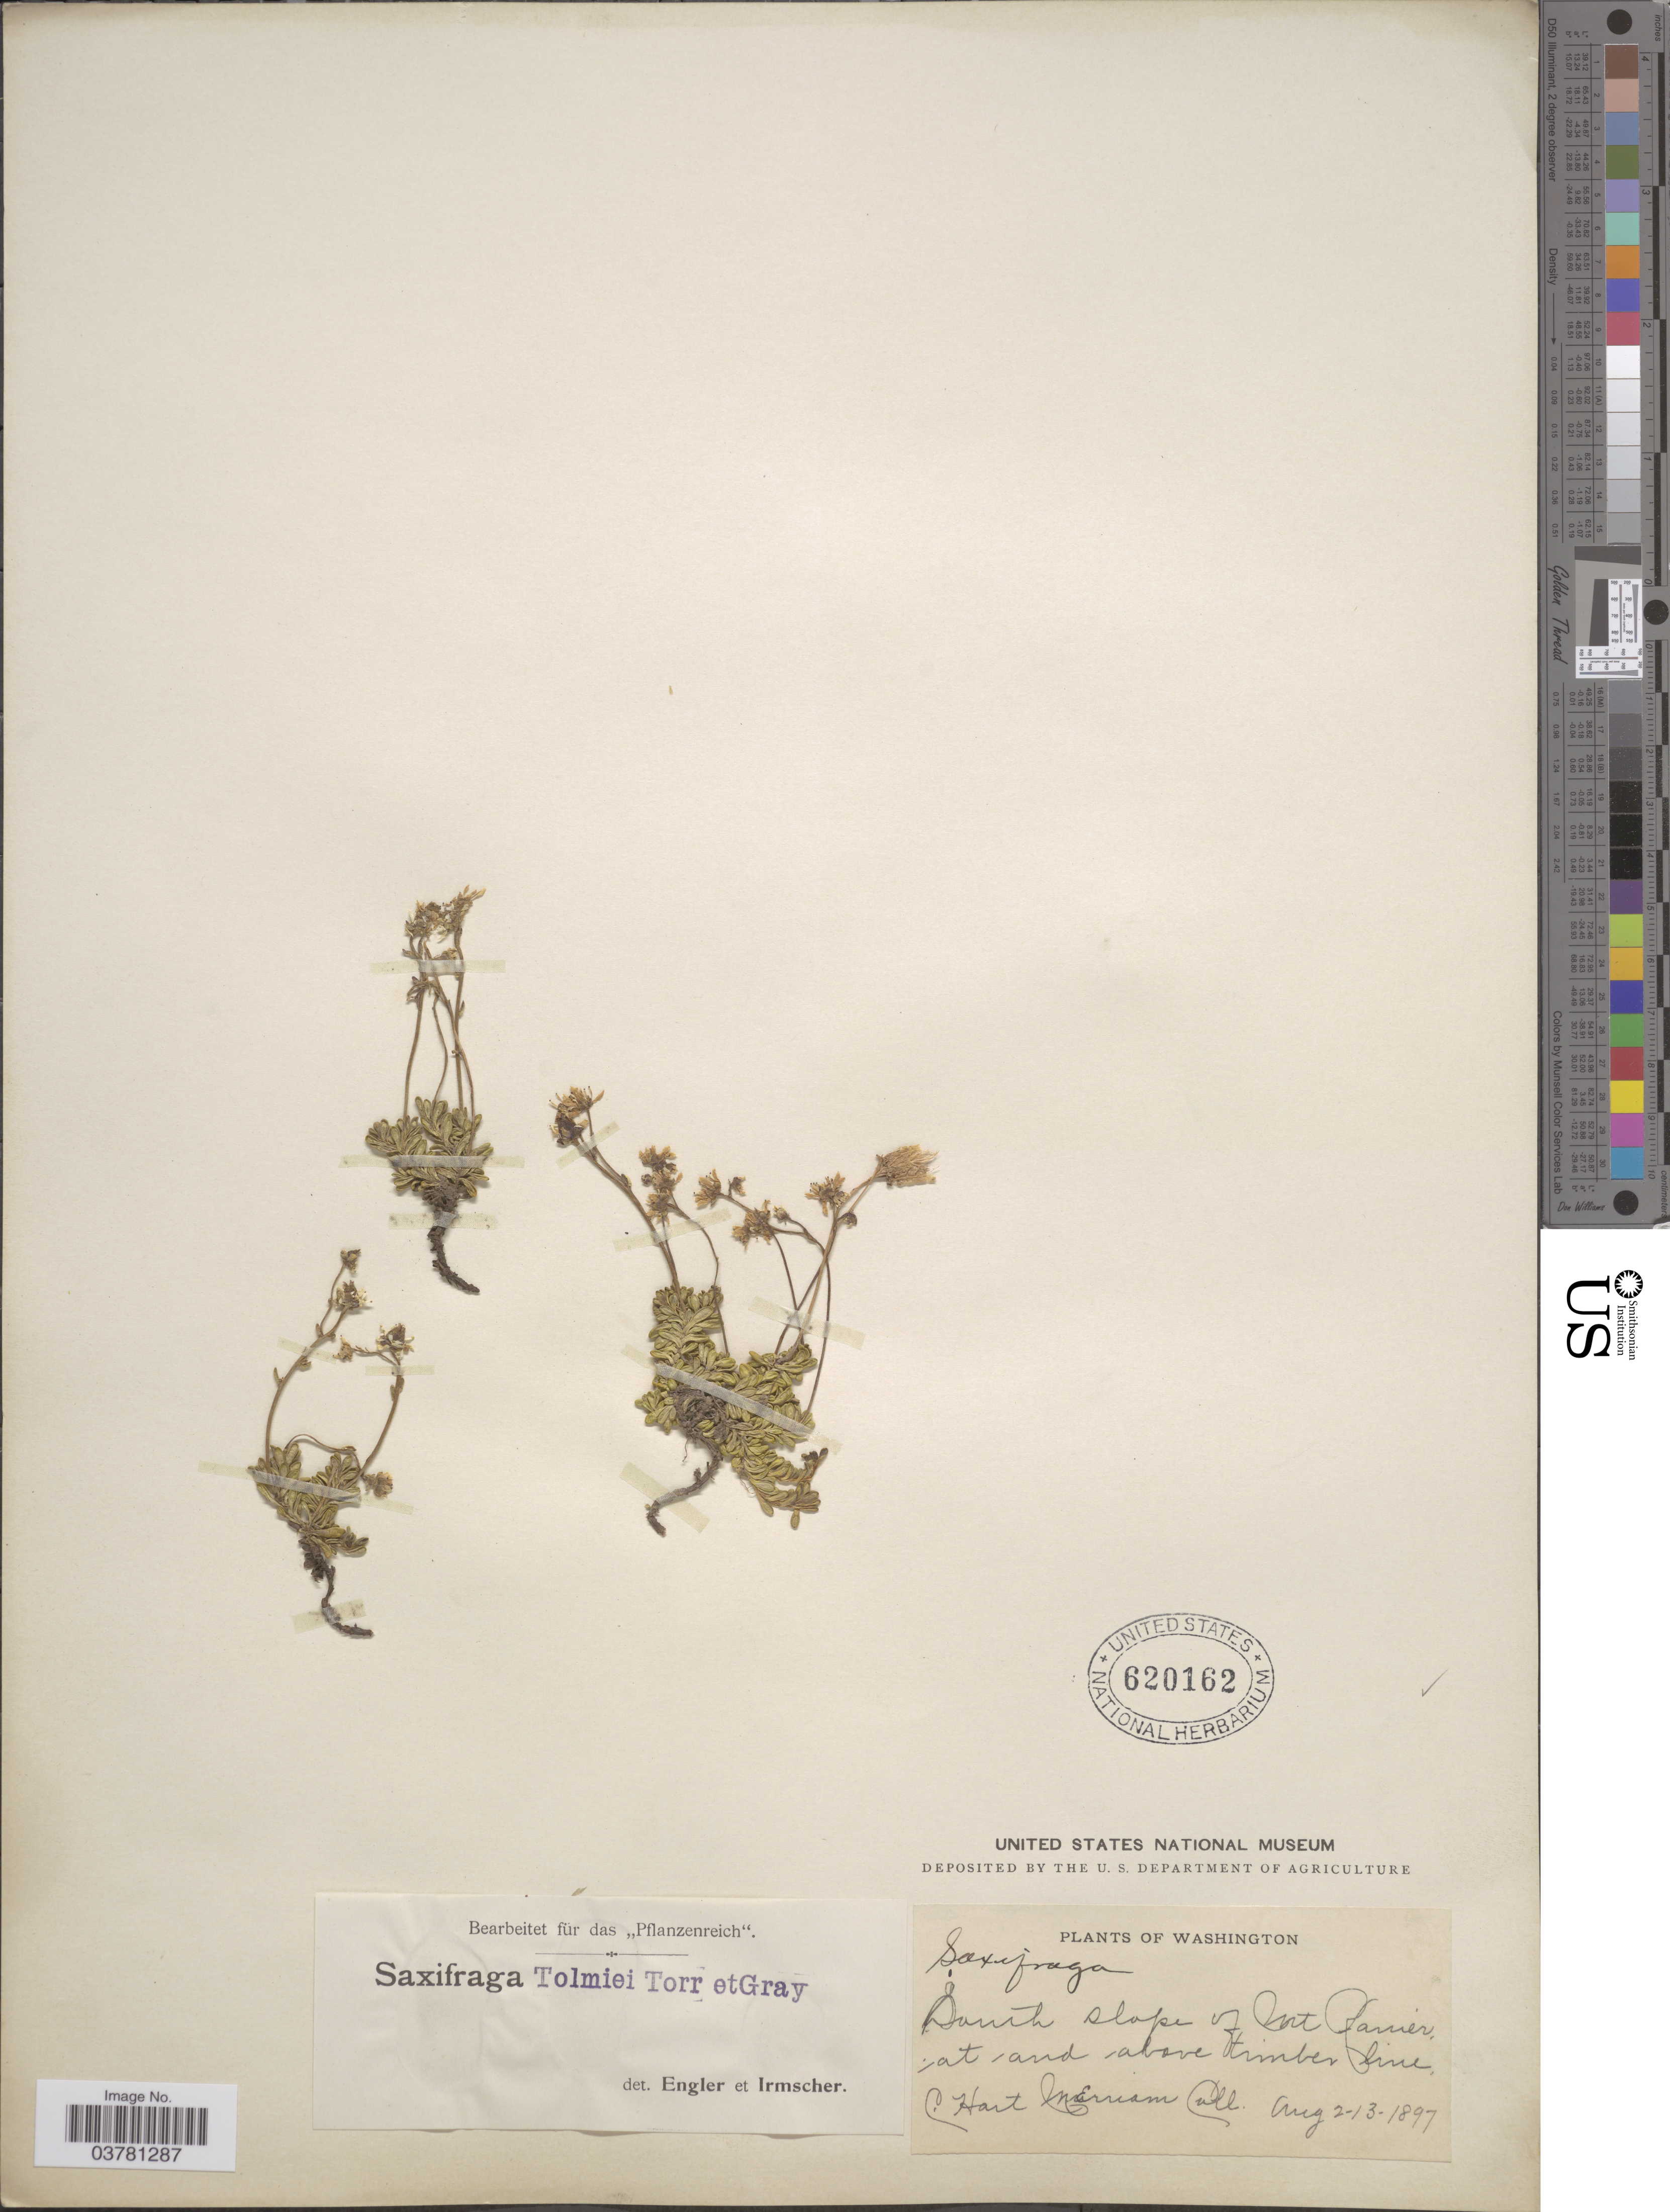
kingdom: Plantae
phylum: Tracheophyta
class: Magnoliopsida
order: Saxifragales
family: Saxifragaceae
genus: Micranthes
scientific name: Micranthes tolmiei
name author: (Torr. & A. Gray) Brouillet & Gornall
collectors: C. Merriam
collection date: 1897-08-02/1897-08-13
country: United States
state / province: Washington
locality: South slope of Mt Ranier, at and above Timber line.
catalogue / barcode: US 620162